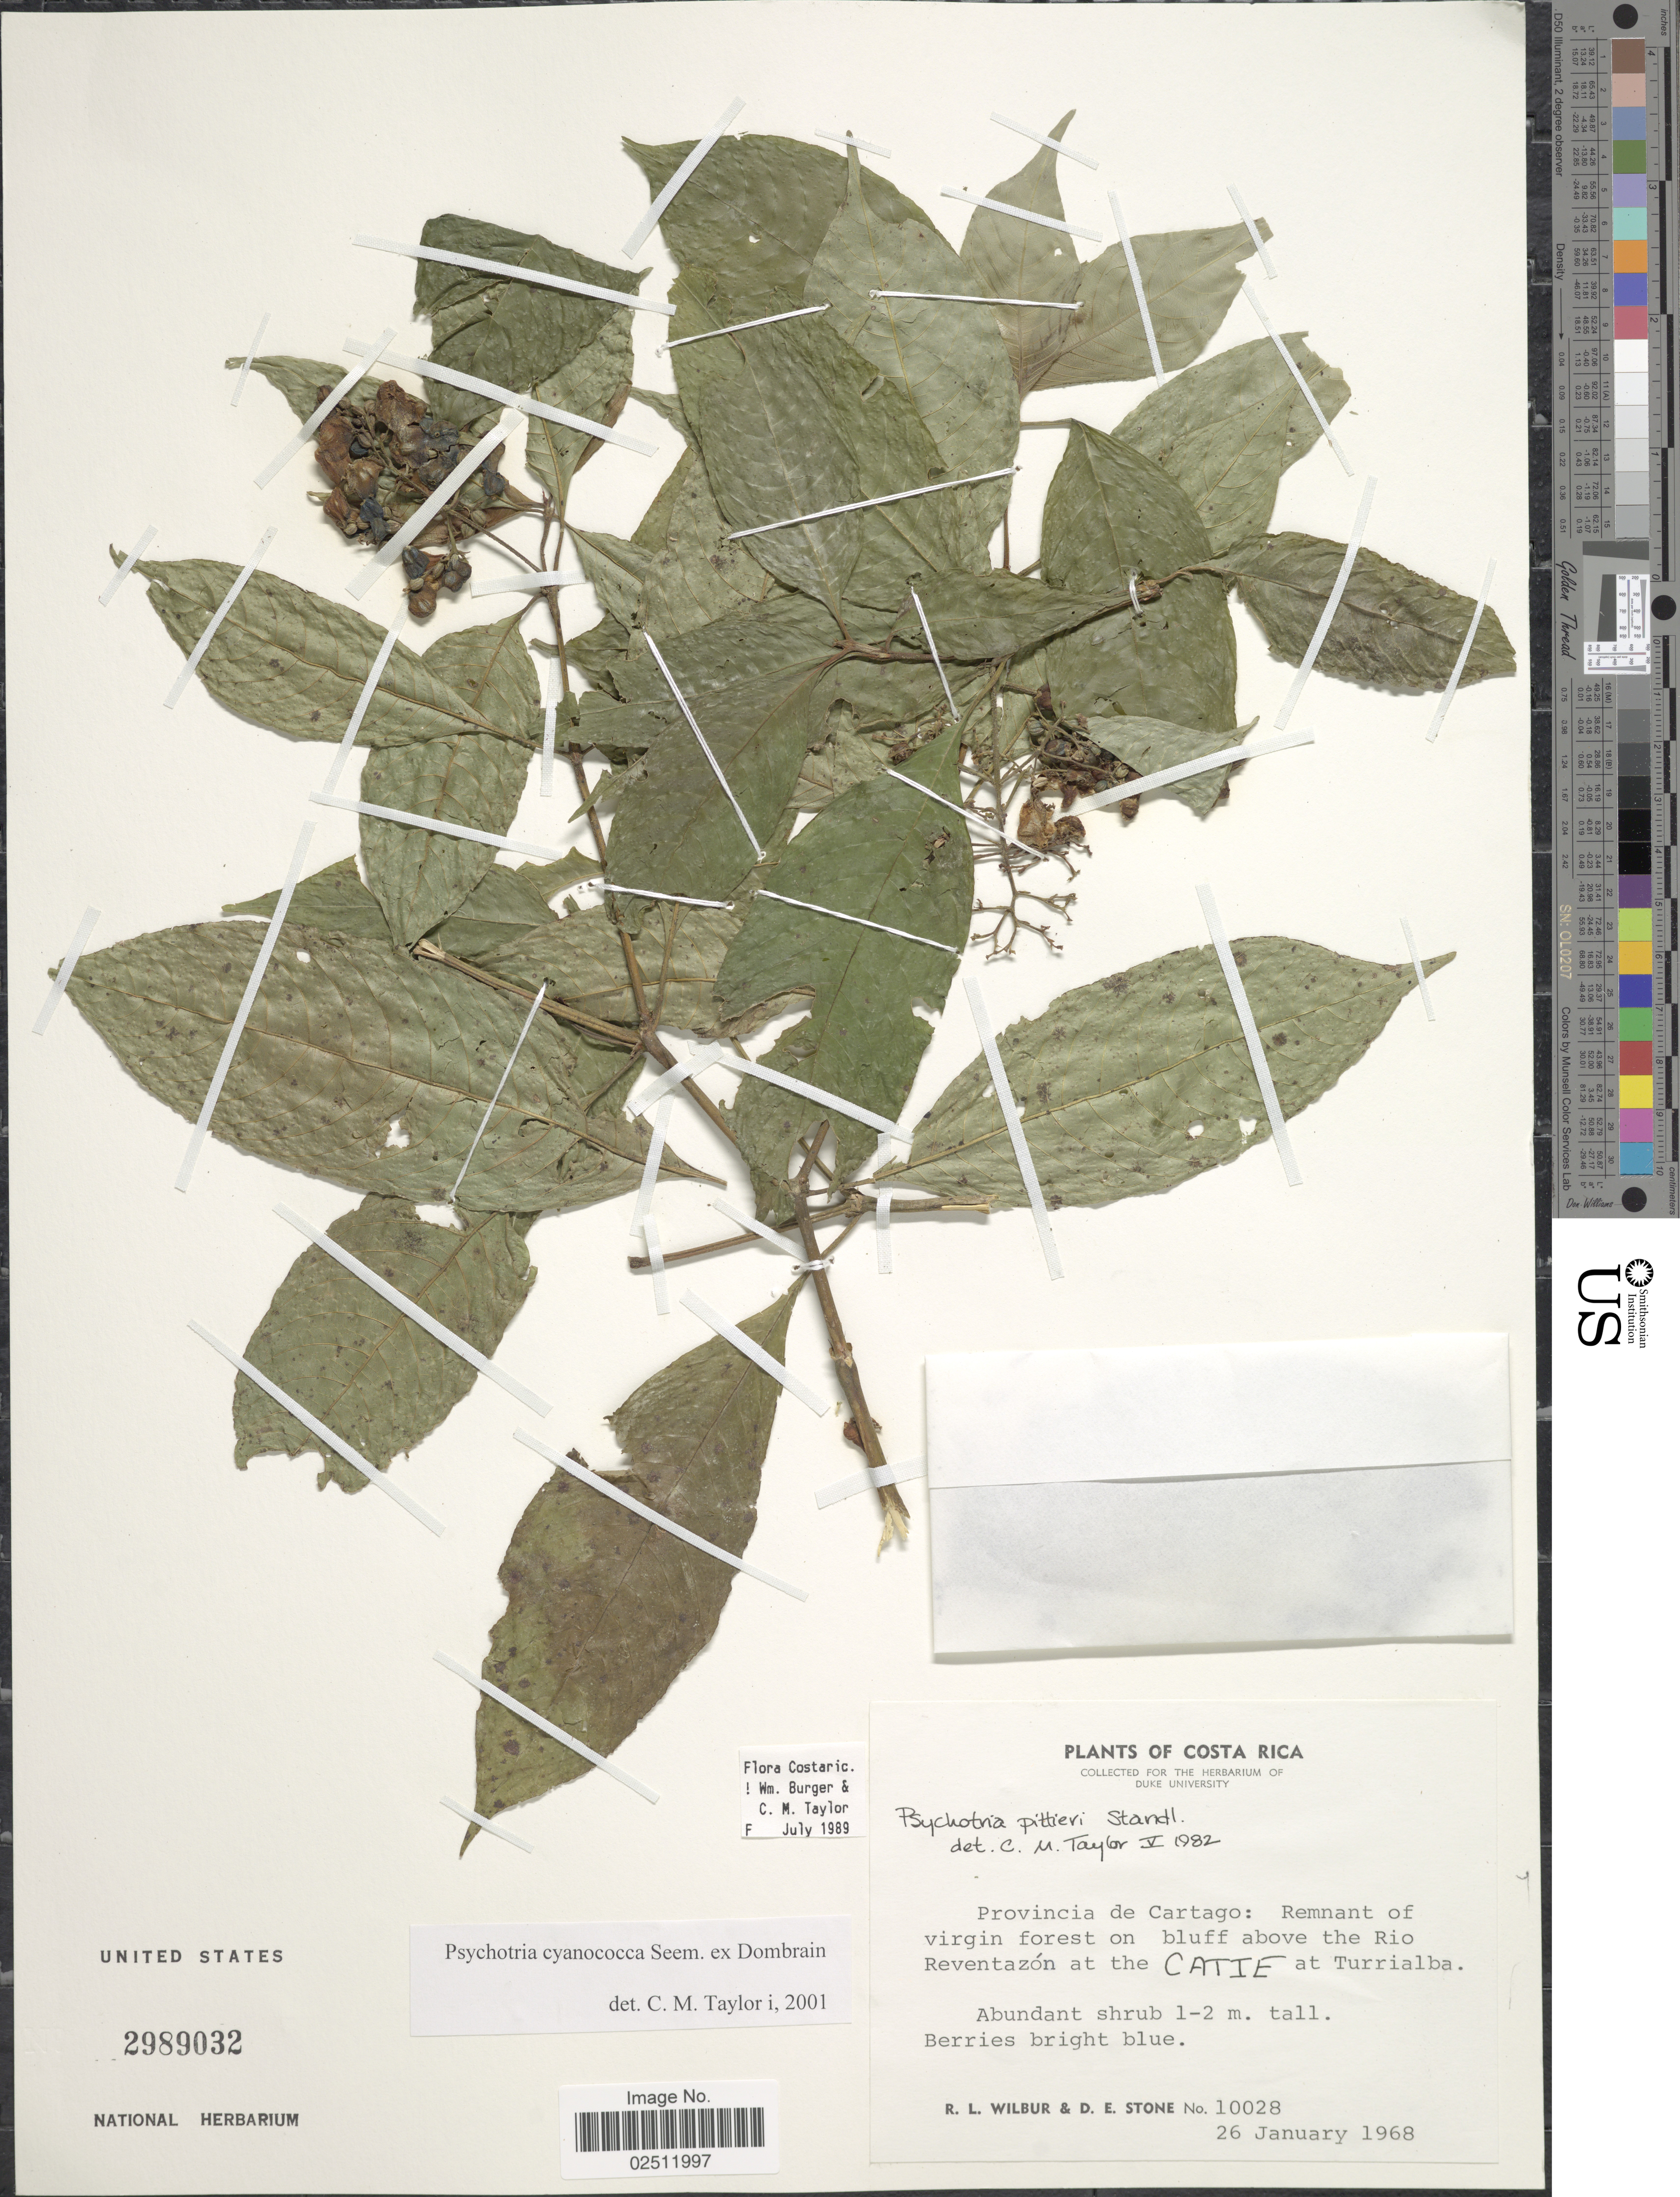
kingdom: Plantae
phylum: Tracheophyta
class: Magnoliopsida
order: Gentianales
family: Rubiaceae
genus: Psychotria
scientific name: Psychotria cyanococca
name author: Seem. ex Dombrain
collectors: R. L. Wilbur & D. E. Stone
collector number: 10028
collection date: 1968-01-26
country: Costa Rica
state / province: Cartago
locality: Remnant of virgin forest on bluff above the Rio Reventazón at the Catie at Turrialba.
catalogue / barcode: US 2989032